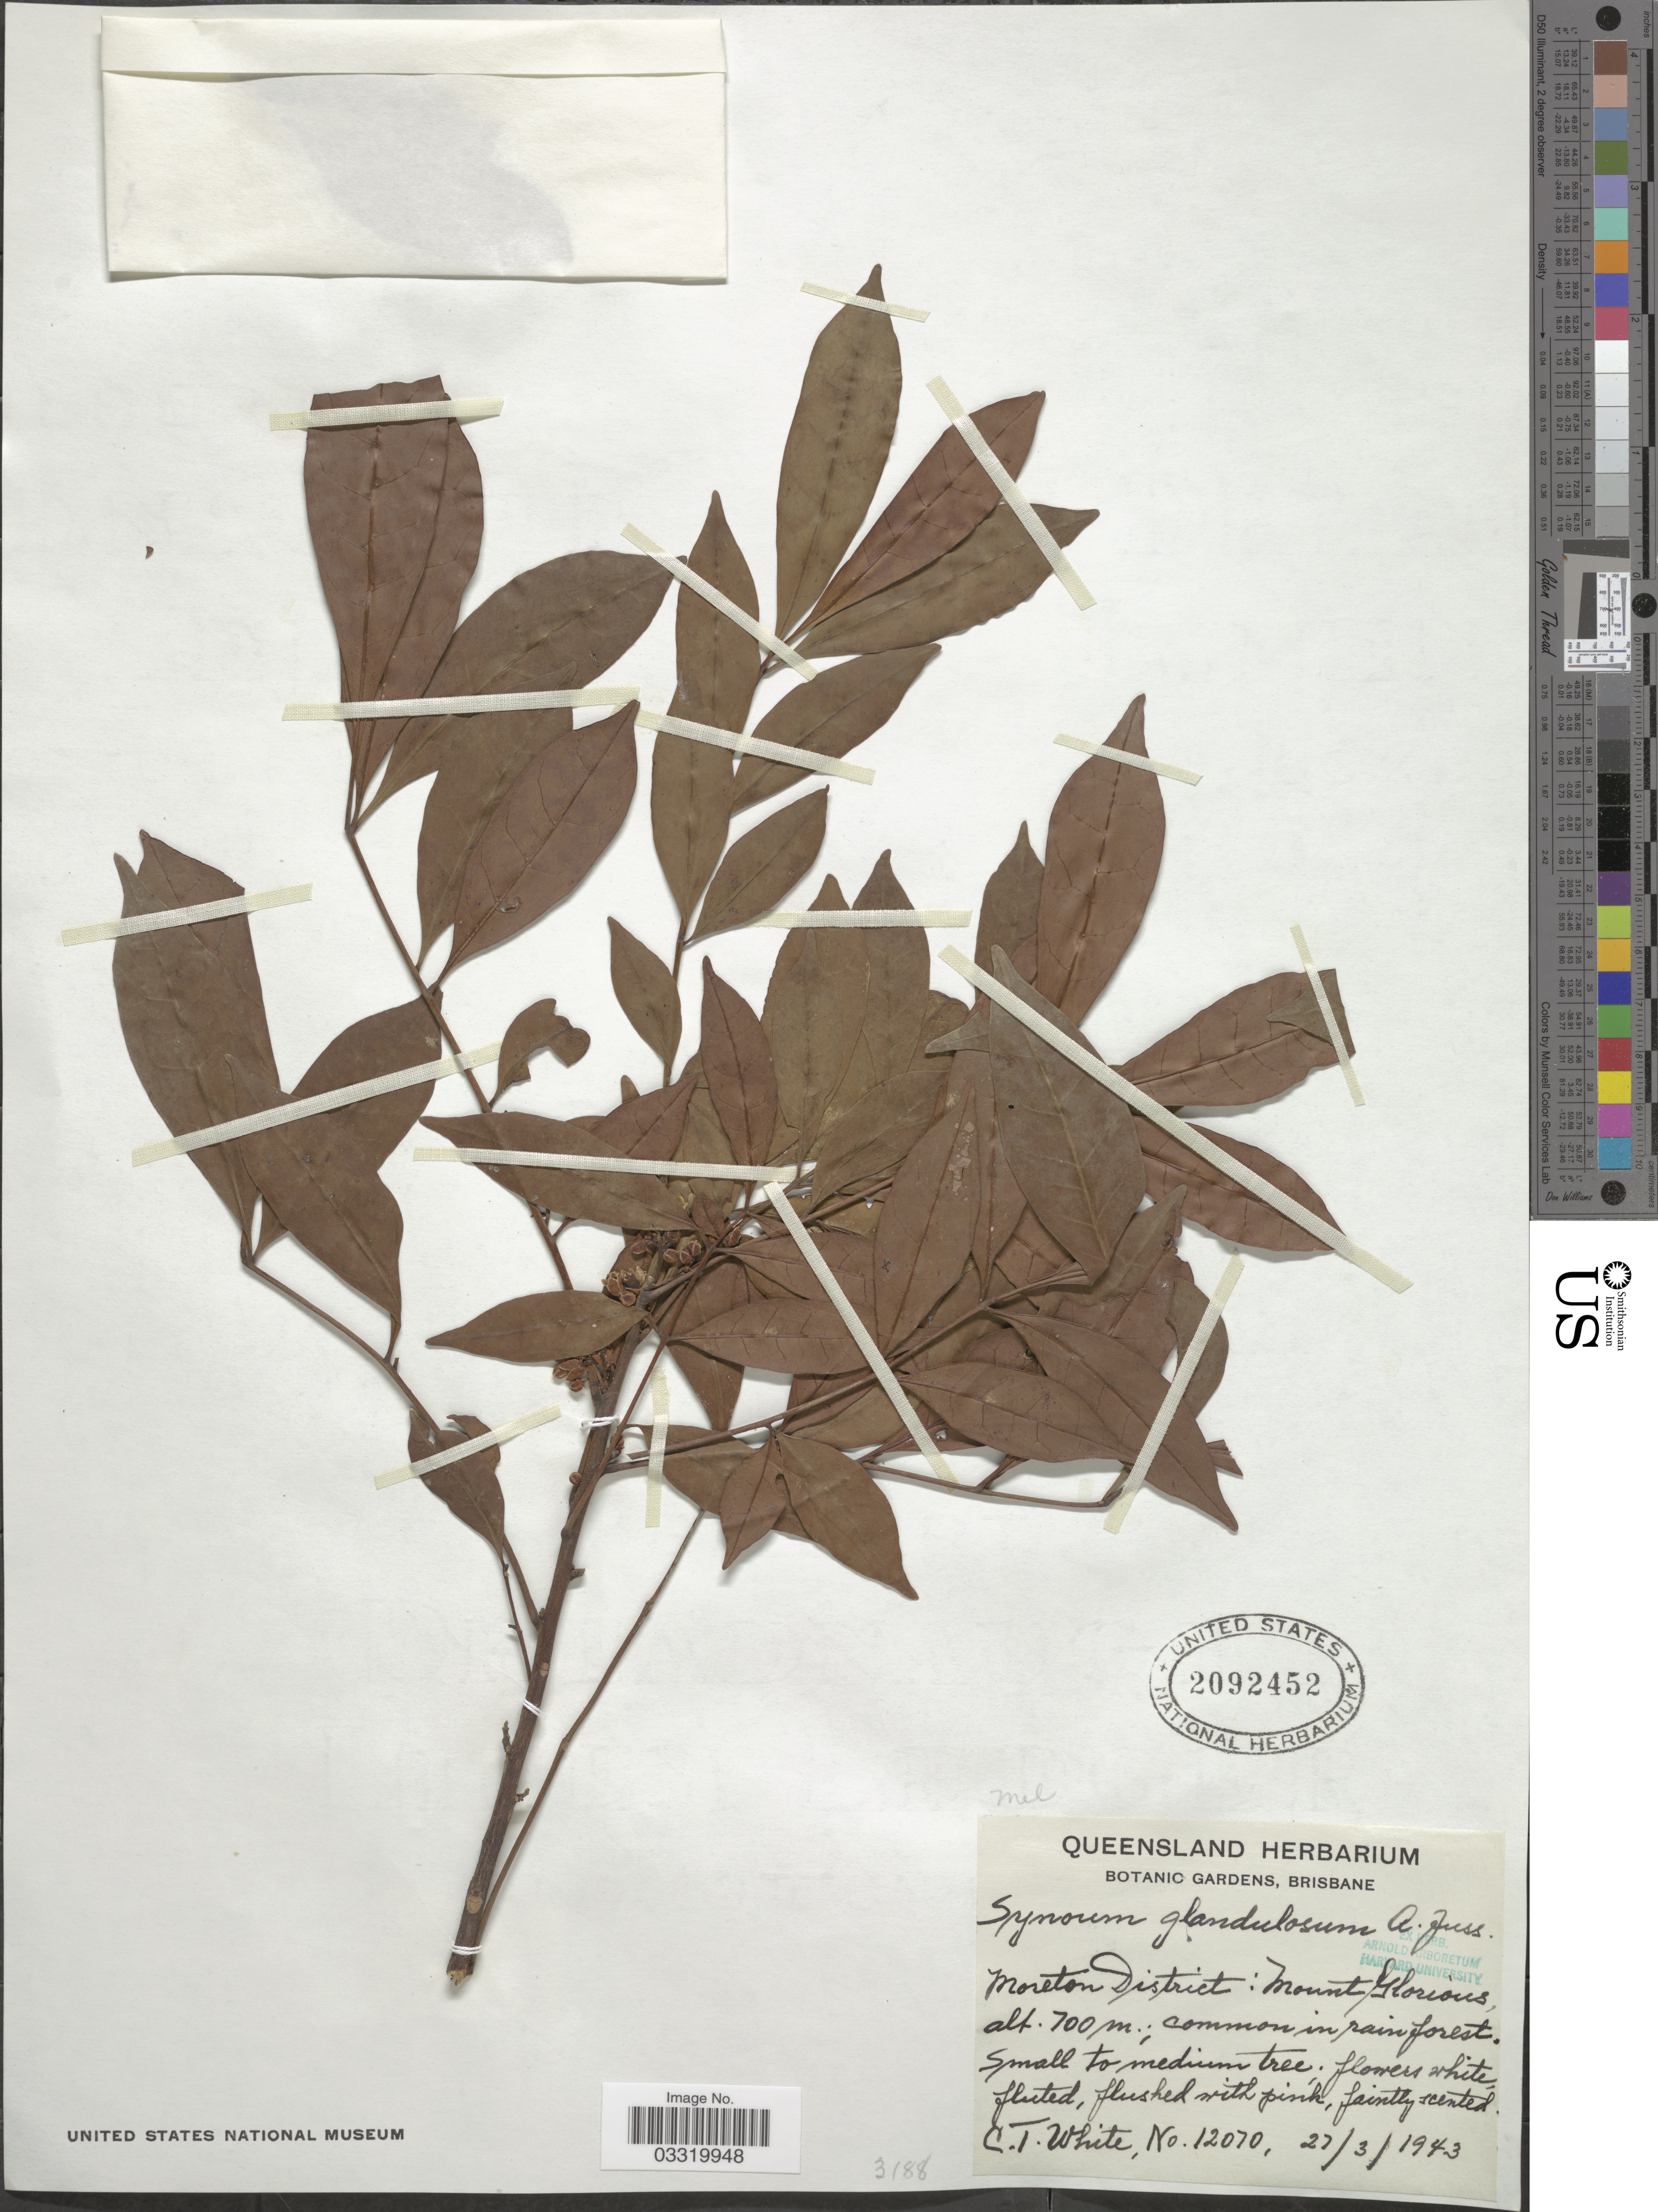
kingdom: Plantae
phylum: Tracheophyta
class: Magnoliopsida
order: Sapindales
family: Meliaceae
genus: Synoum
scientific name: Synoum glandulosum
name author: (Sm.) A. Juss.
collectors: C. T. White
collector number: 12070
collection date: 1943-03-27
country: Australia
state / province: Queensland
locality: Moreton District: Mount Glorious.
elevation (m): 700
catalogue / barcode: US 2092452